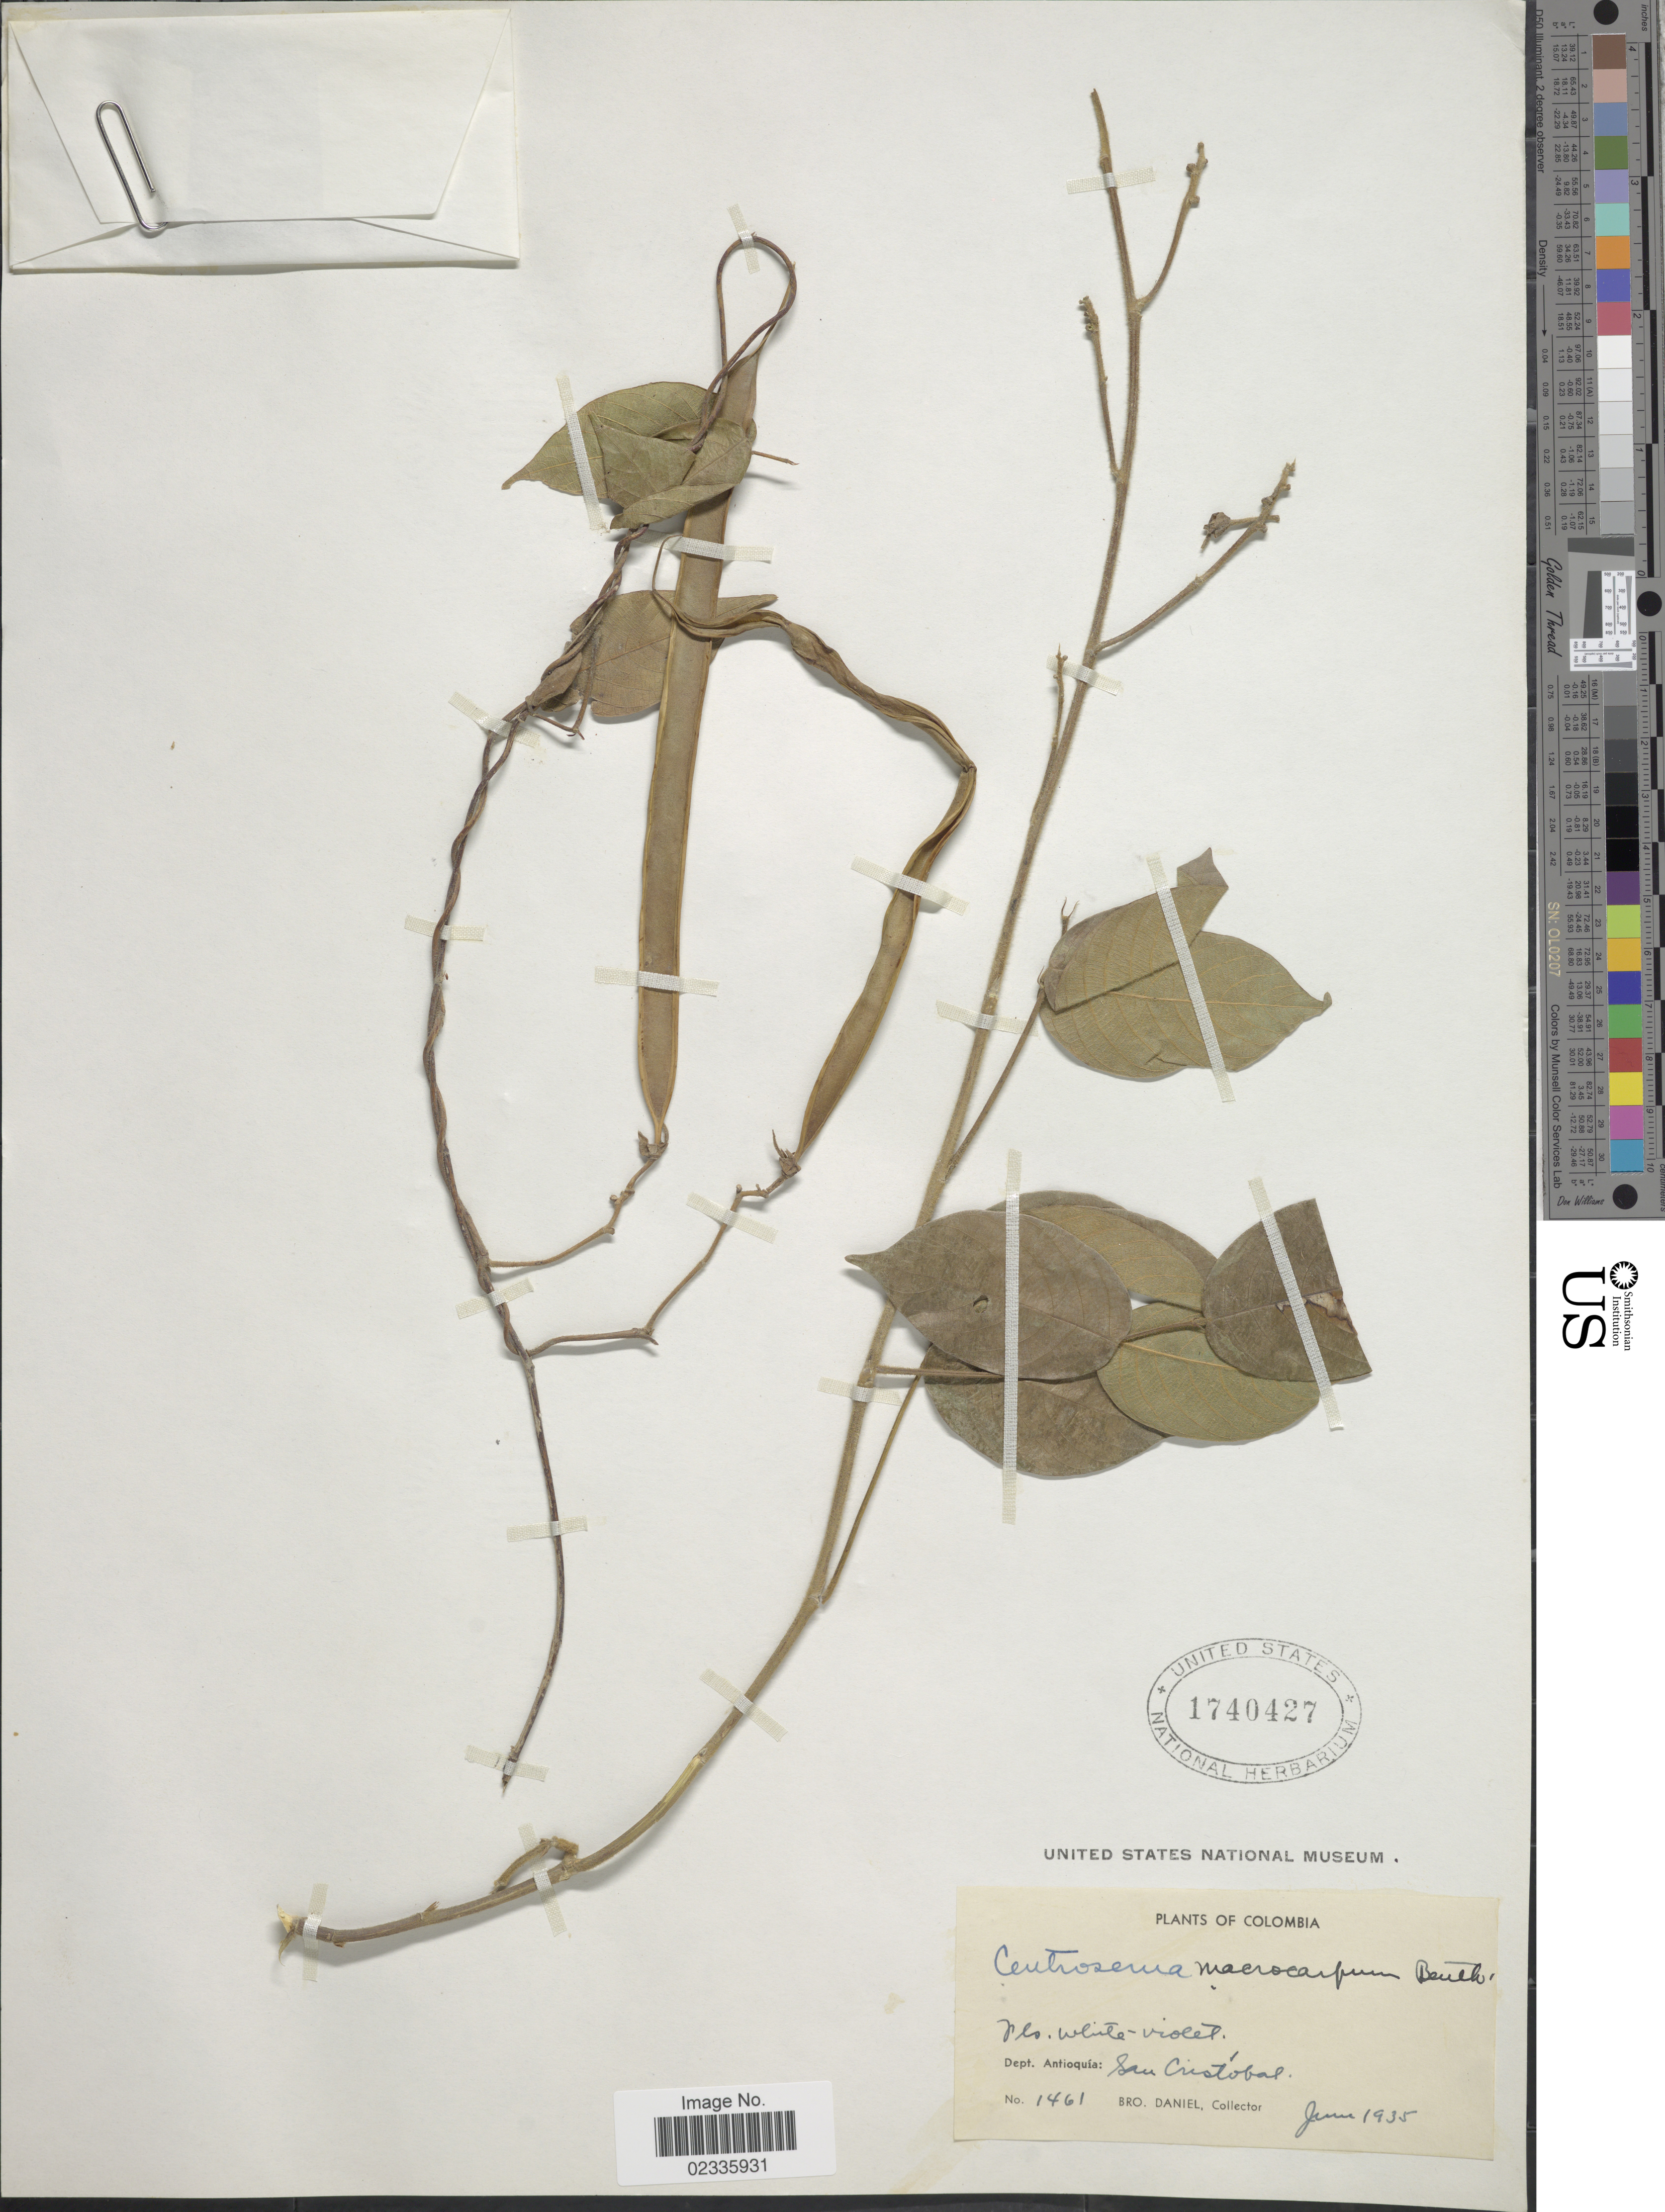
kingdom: Plantae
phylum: Tracheophyta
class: Magnoliopsida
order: Fabales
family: Fabaceae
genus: Centrosema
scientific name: Centrosema macrocarpum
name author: Benth.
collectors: Bro. Daniel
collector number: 1461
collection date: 1935-06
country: Colombia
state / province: Antioquia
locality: San Cristóbal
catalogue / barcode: US 1740427